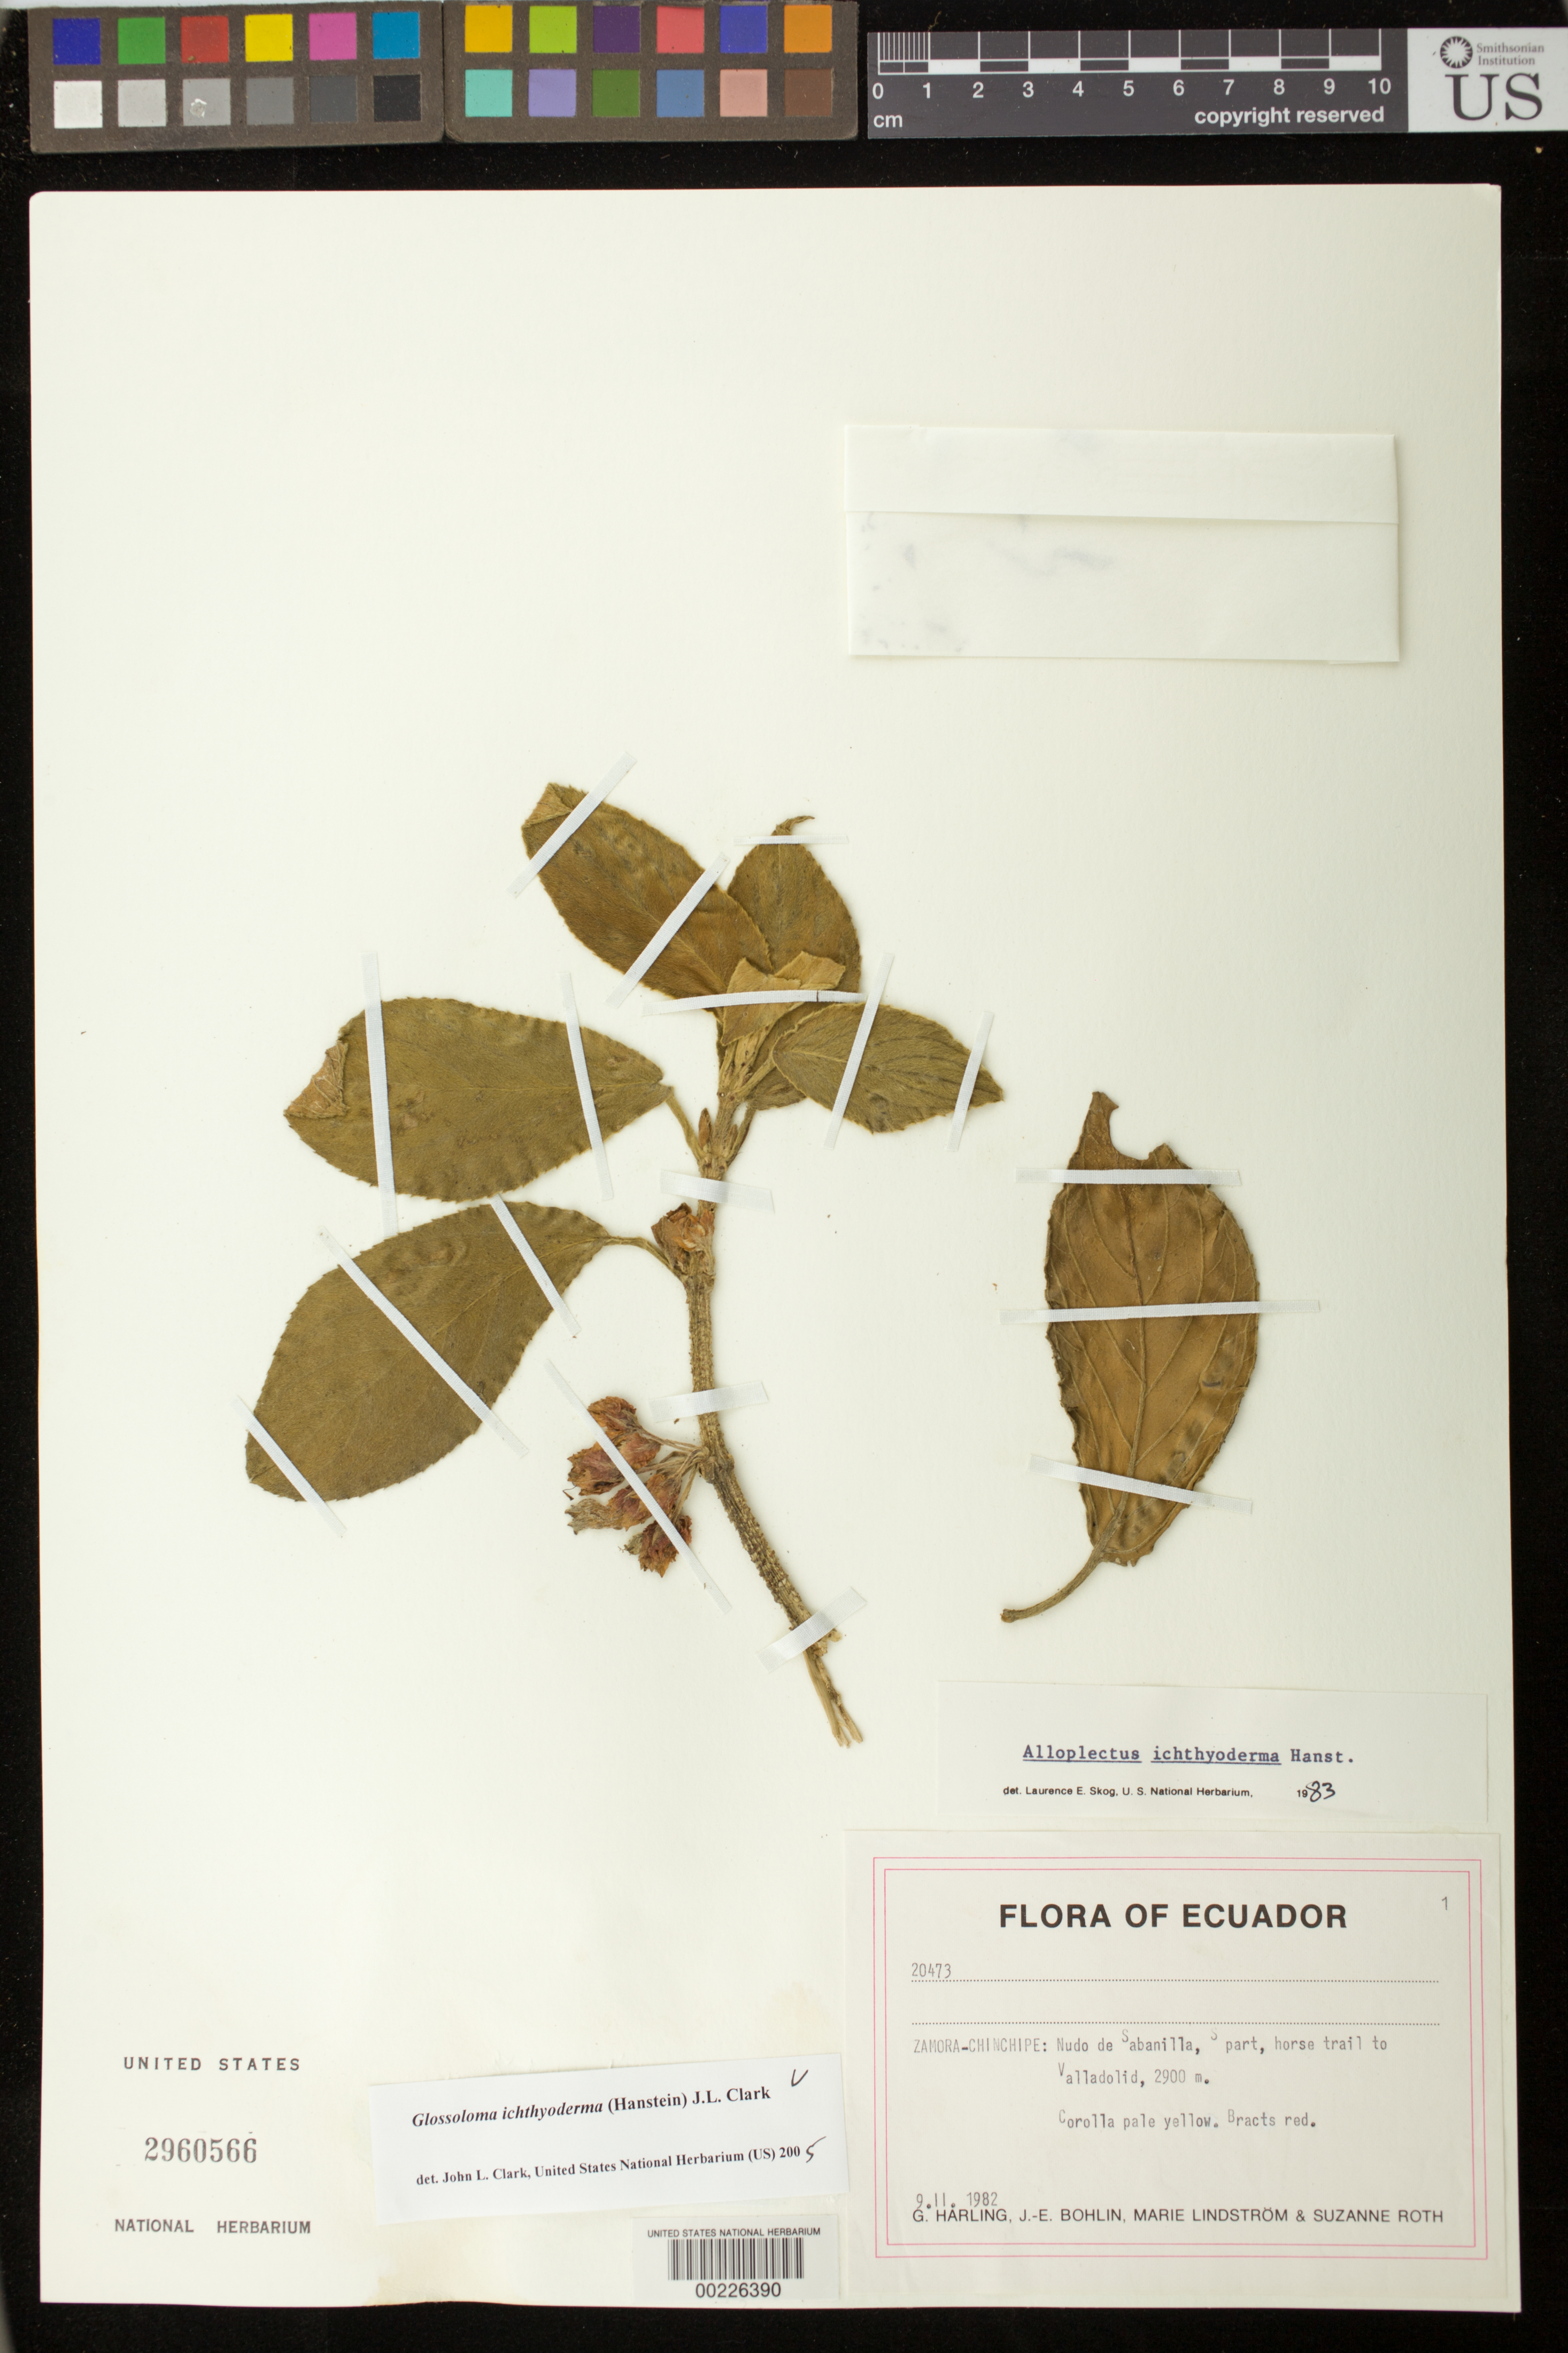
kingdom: Plantae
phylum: Tracheophyta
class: Magnoliopsida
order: Lamiales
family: Gesneriaceae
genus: Glossoloma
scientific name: Glossoloma ichthyoderma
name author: (Hanst.) J.L. Clark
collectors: G. Harling & et al.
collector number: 20473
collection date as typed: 09 Feb 1982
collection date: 1982-02-09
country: Ecuador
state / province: Zamora-Chinchipe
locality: Nudo de Sabanilla, S part, horse trail to Valladolid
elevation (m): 2900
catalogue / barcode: US 2960566